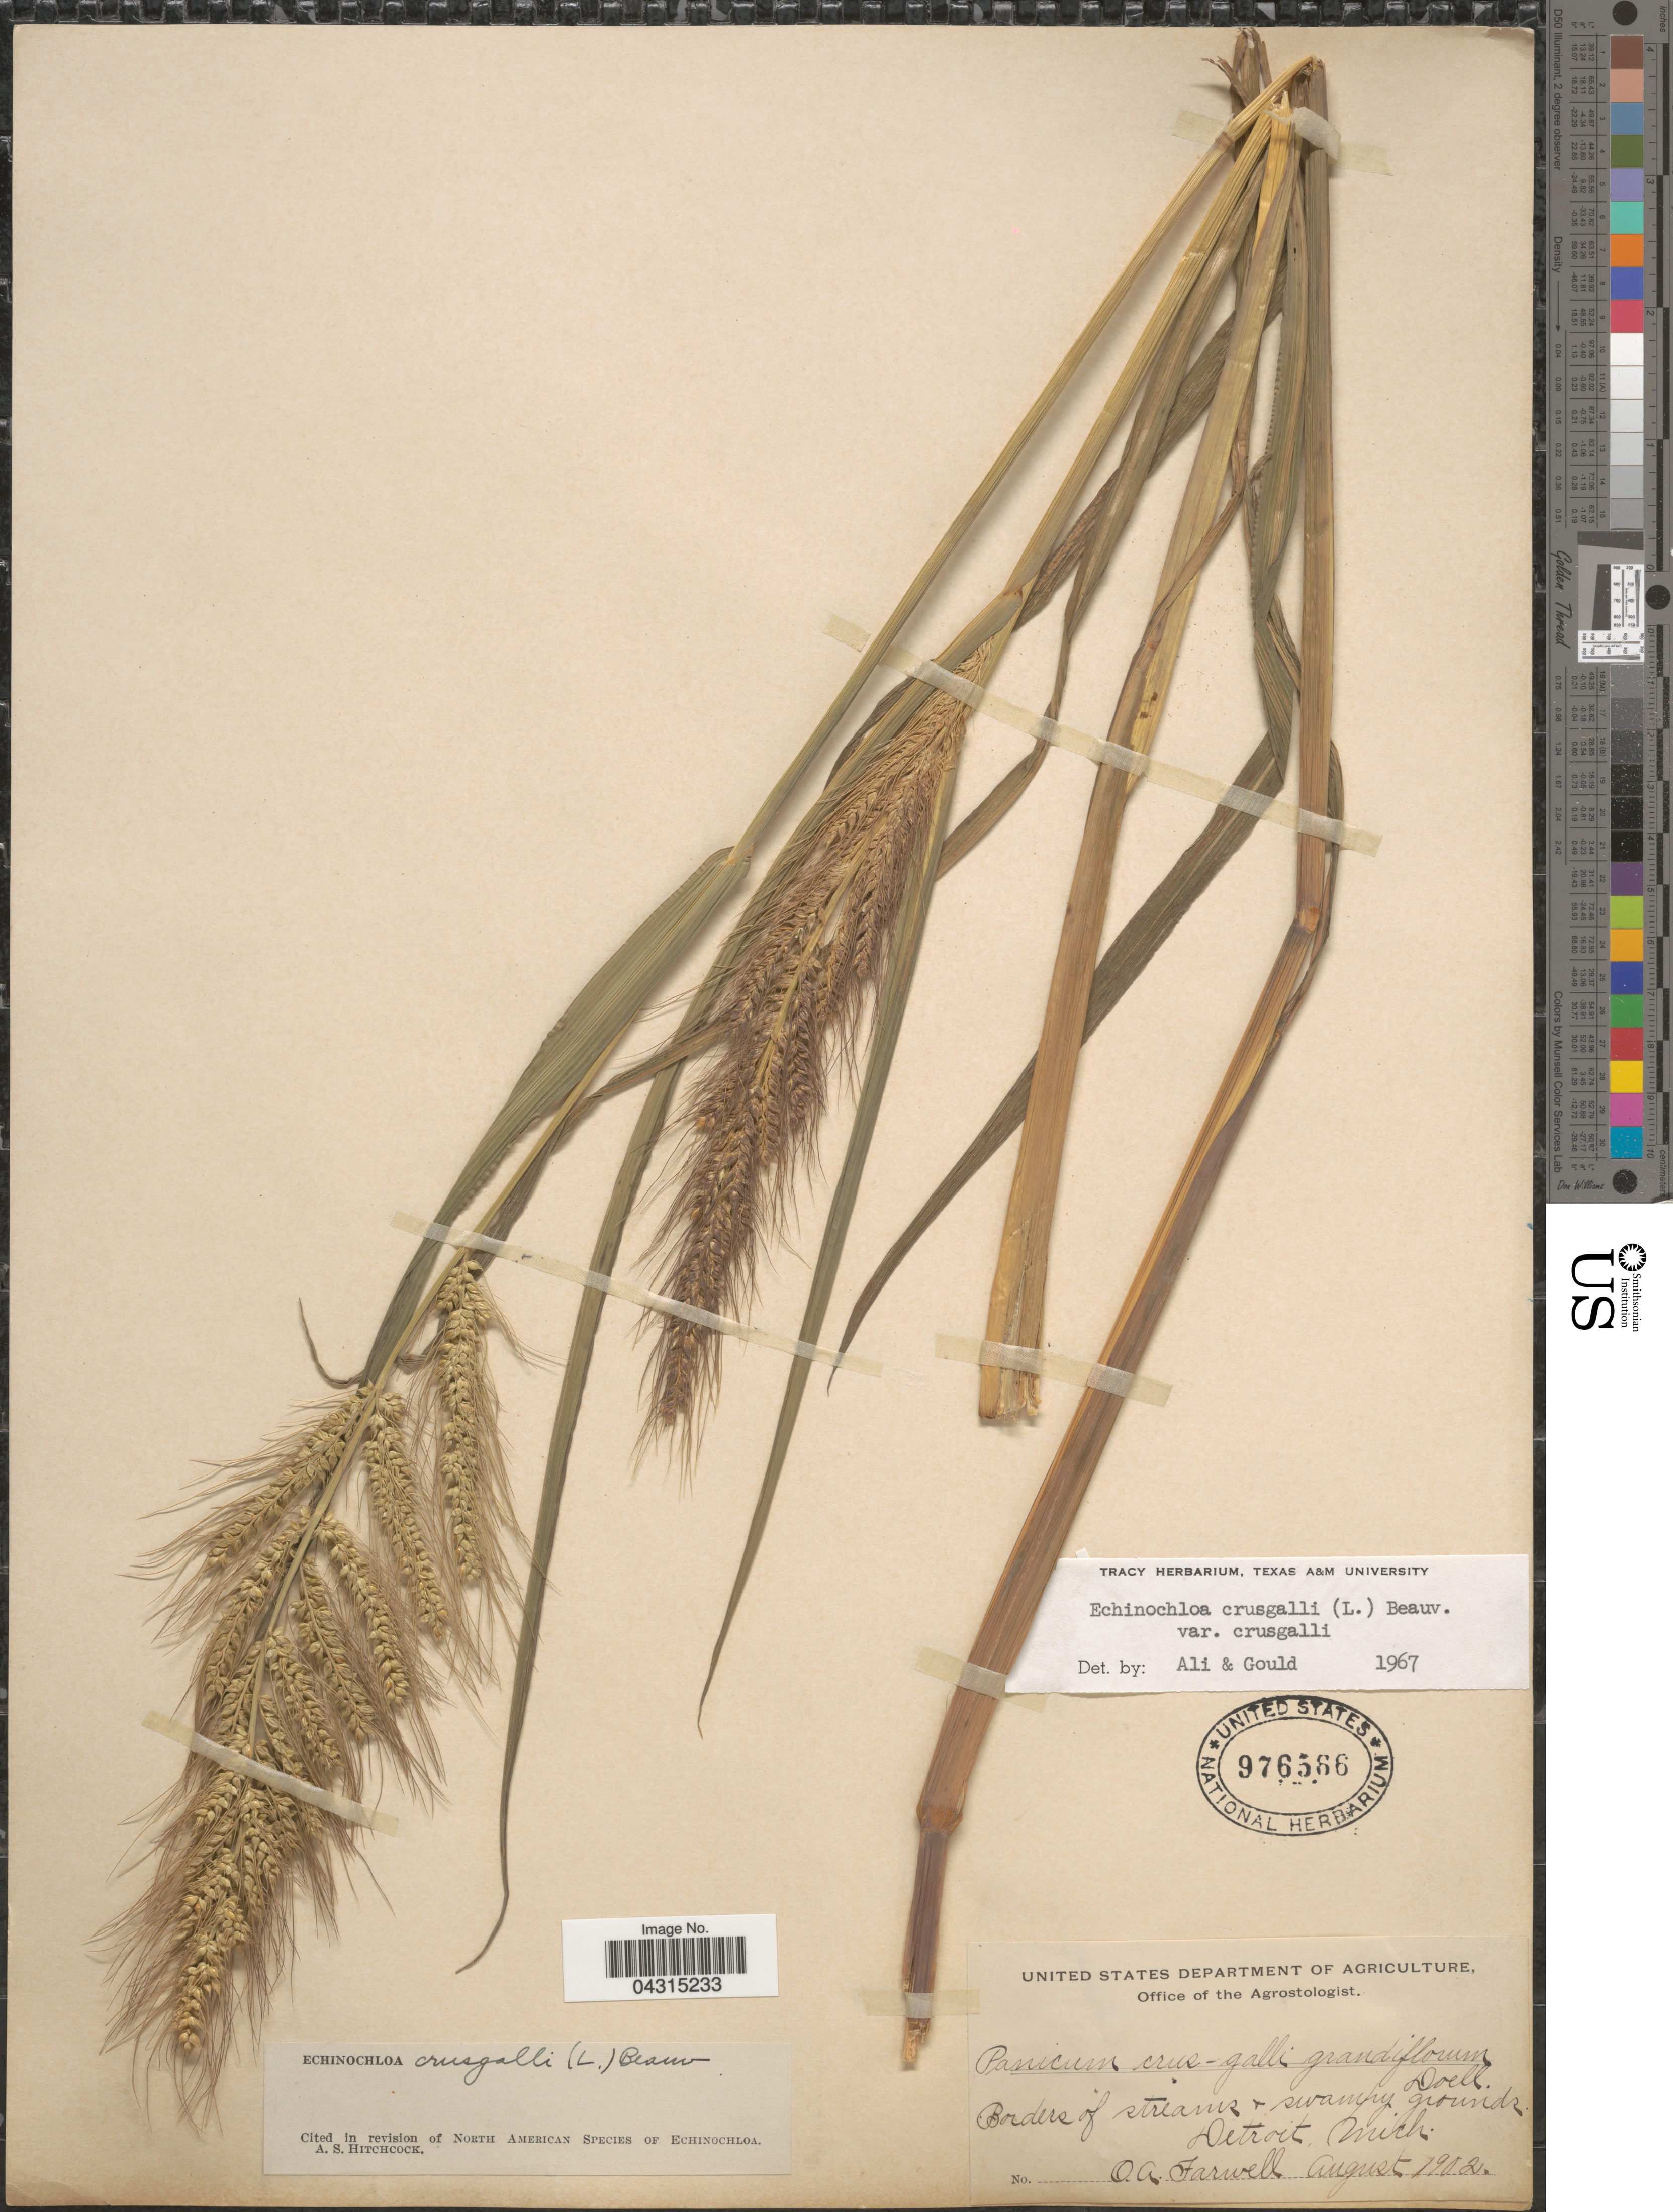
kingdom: Plantae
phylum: Tracheophyta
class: Liliopsida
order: Poales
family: Poaceae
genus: Echinochloa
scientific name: Echinochloa crus-galli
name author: (L.) P. Beauv.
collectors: O. Farwell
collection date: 1902-08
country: United States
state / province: Michigan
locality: Detroit.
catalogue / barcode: US 976566